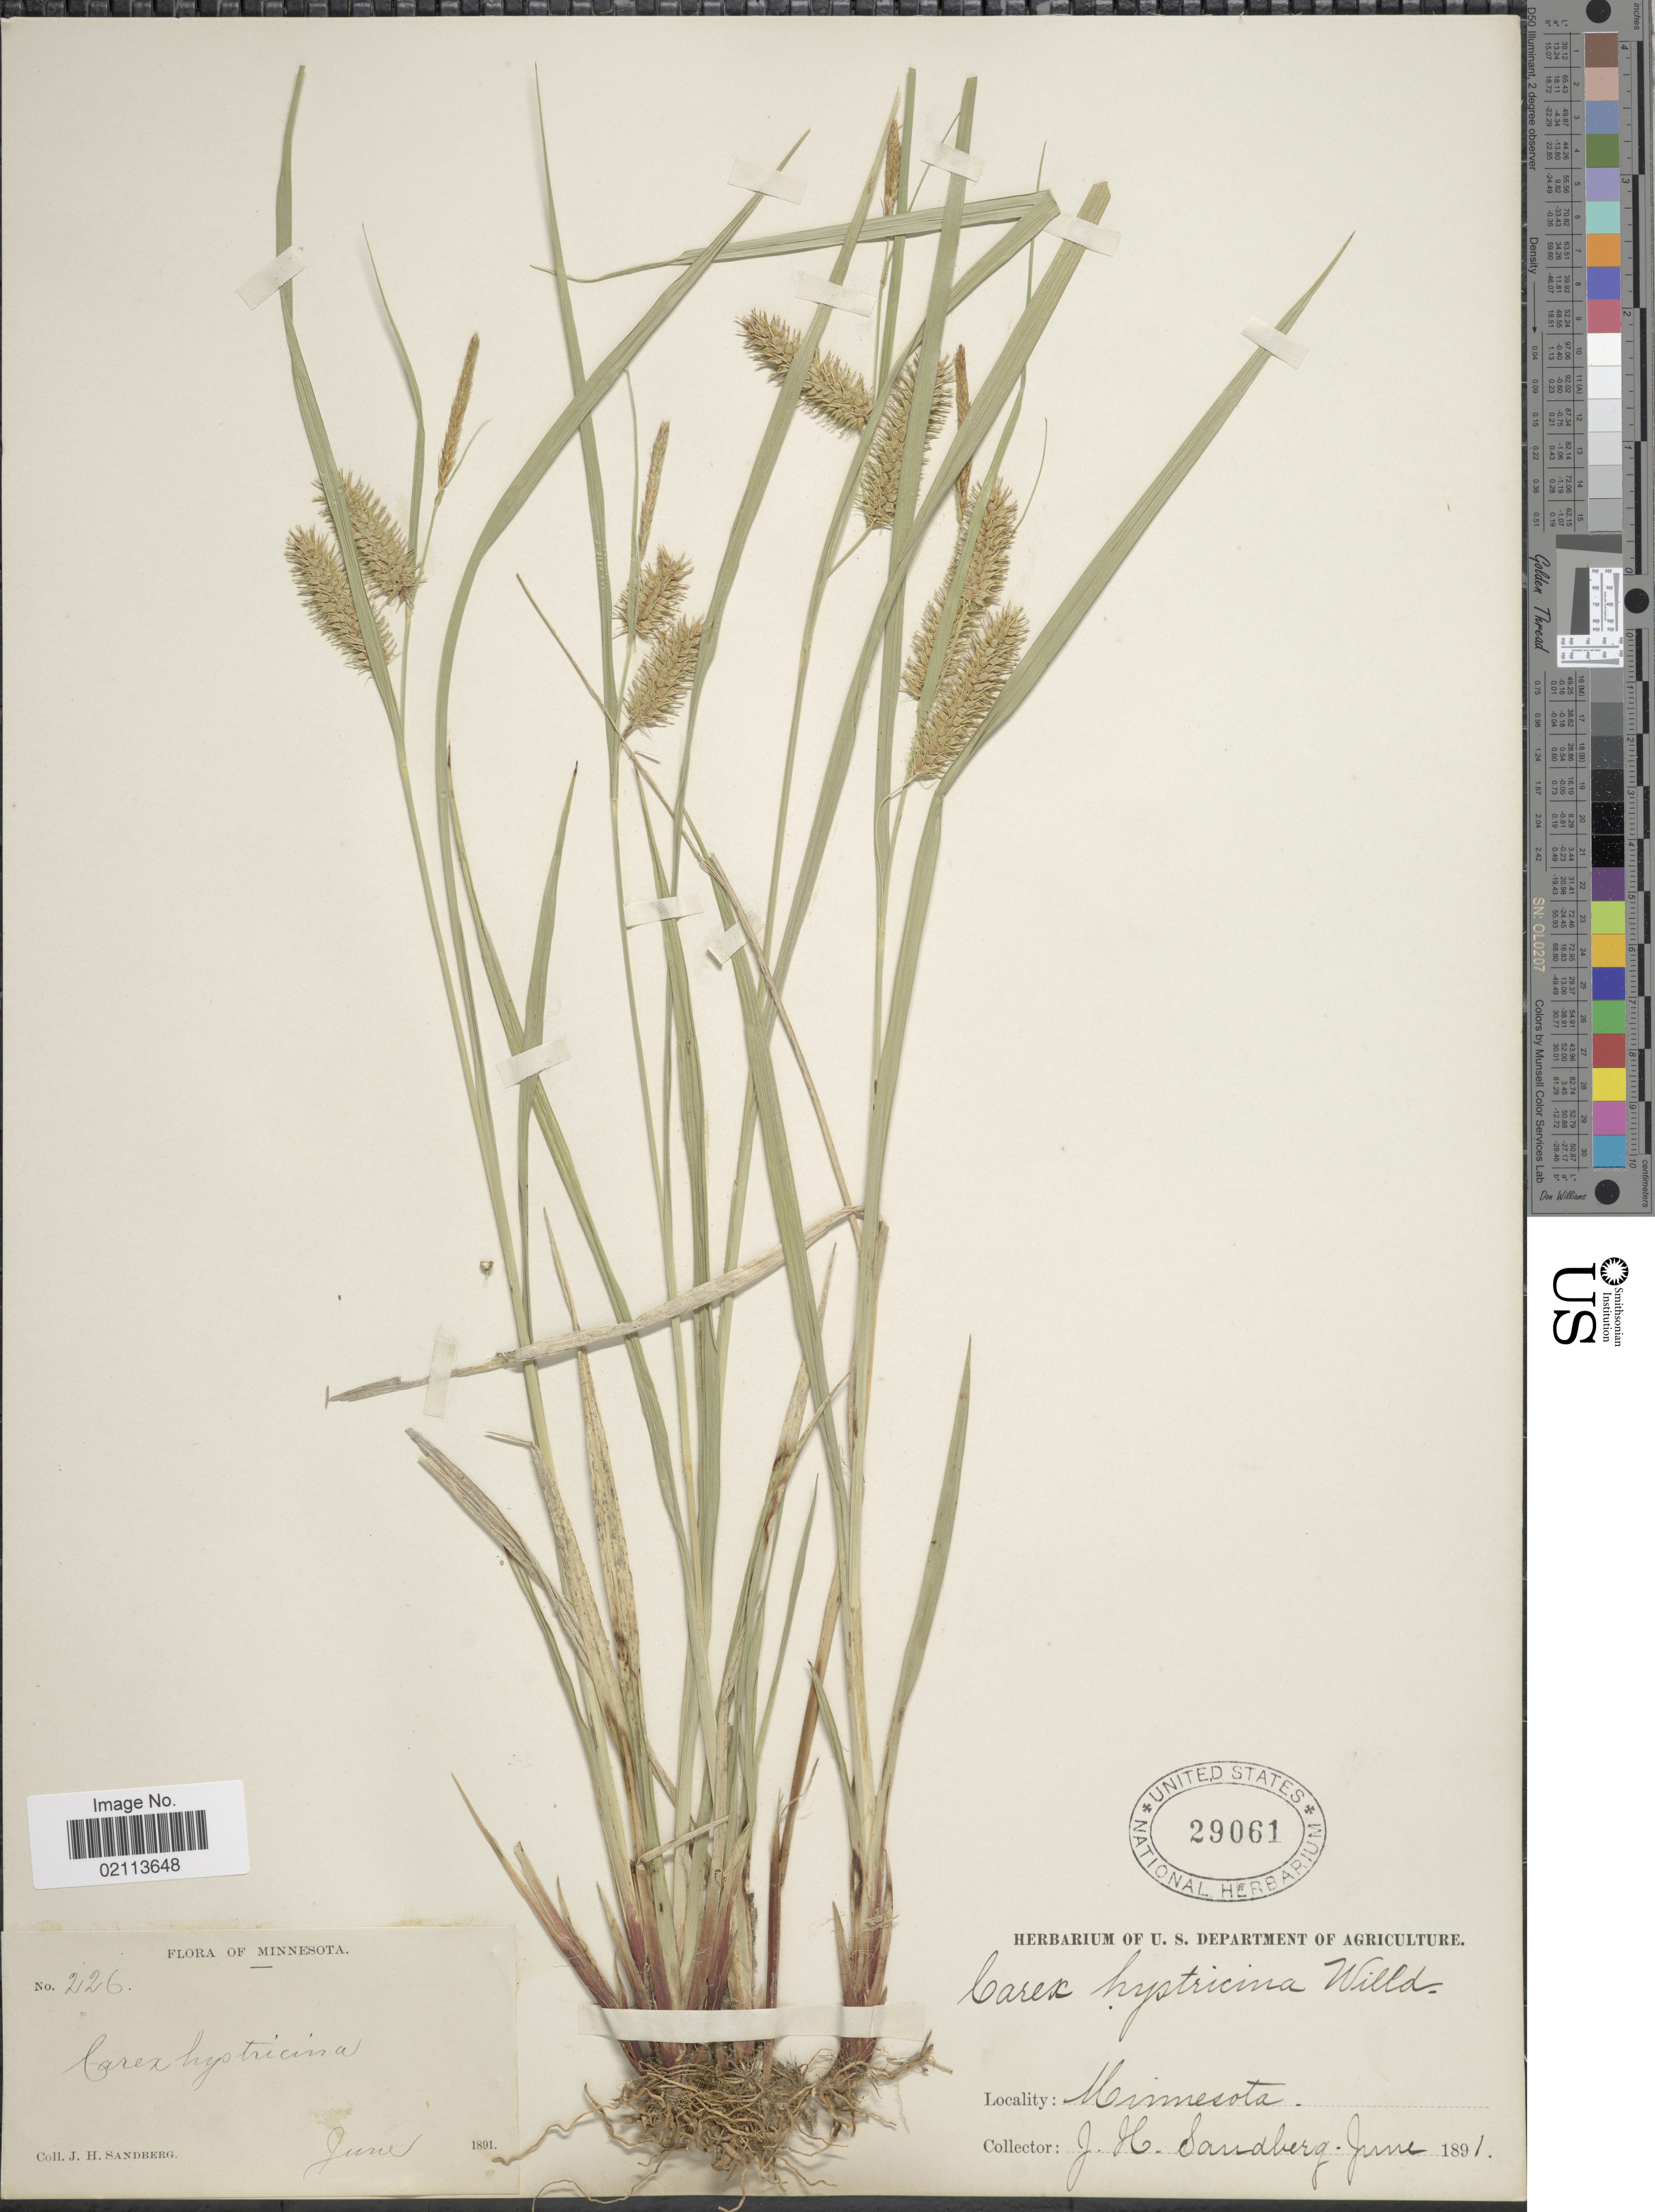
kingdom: Plantae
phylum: Tracheophyta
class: Liliopsida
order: Poales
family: Cyperaceae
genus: Carex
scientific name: Carex hystericina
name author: Muhl. ex Willd.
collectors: J. H. Sandberg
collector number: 226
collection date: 1891-06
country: United States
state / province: Minnesota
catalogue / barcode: US 29061